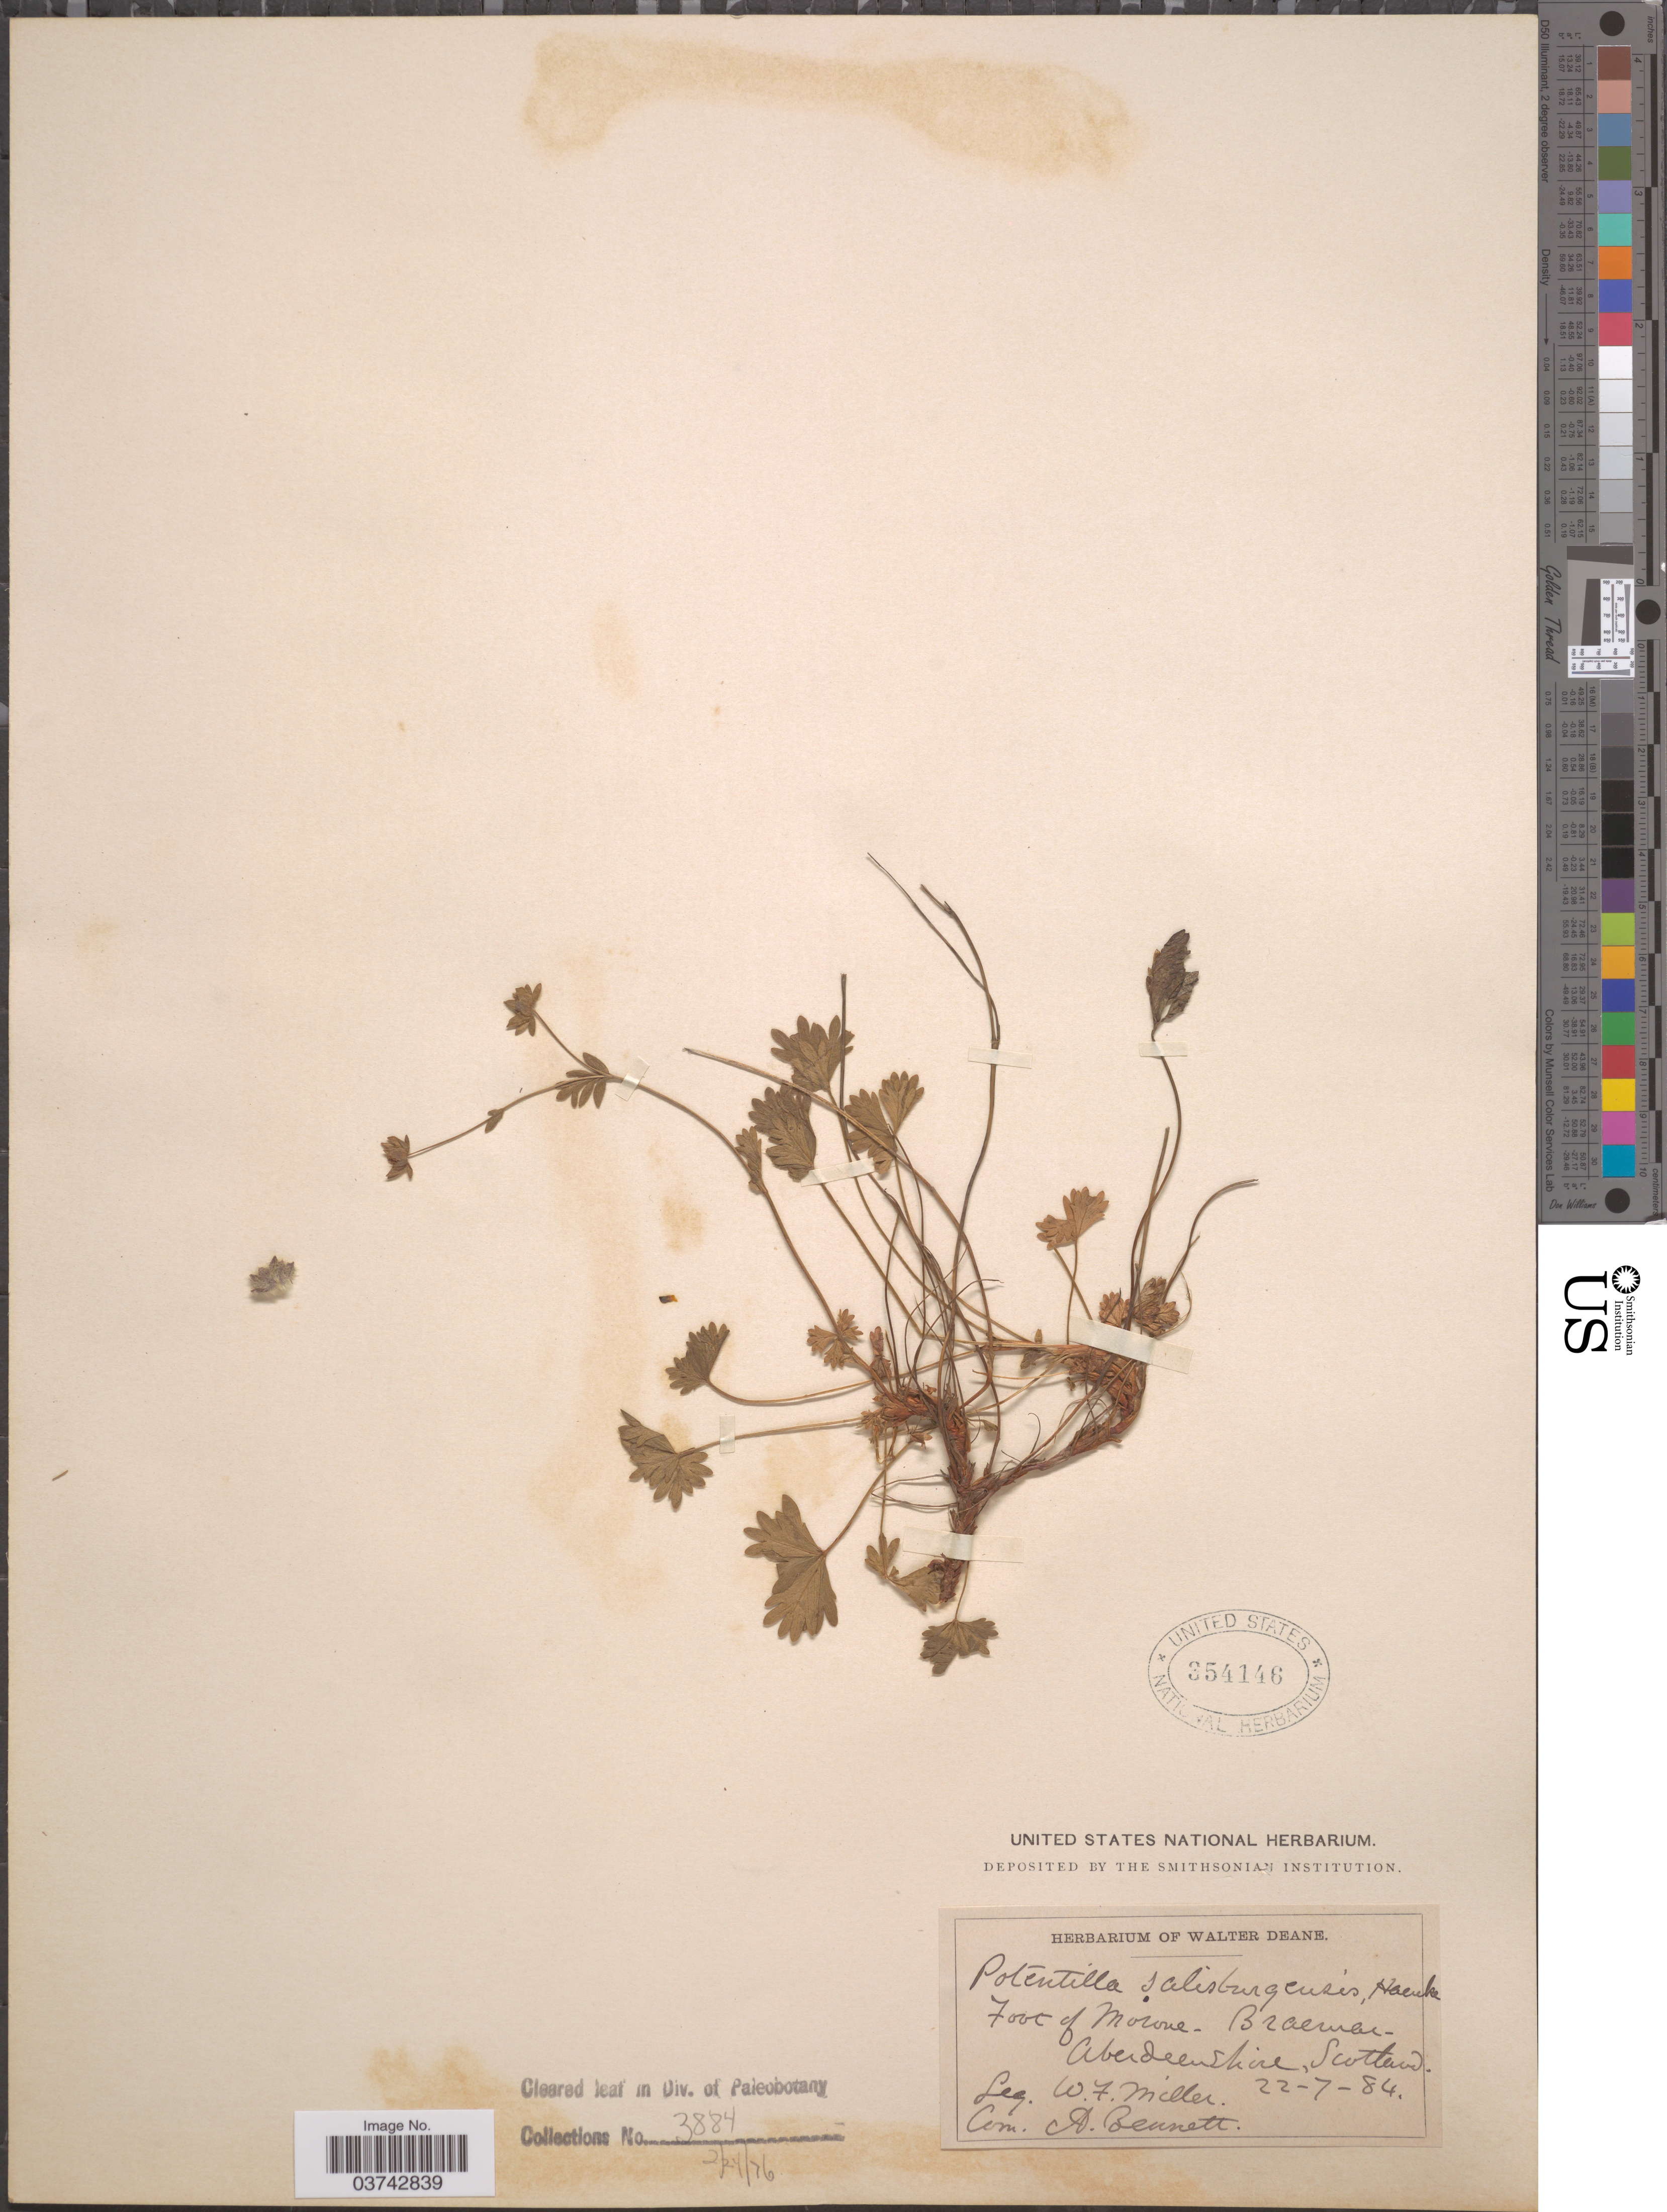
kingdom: Plantae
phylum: Tracheophyta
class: Magnoliopsida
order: Rosales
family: Rosaceae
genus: Potentilla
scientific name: Potentilla salisburgensis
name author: Haenke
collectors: W. Miller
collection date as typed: Transcribed d/m/y: 22/7/84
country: United Kingdom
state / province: Scotland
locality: Foot of Morone, Braemar, Aberdeenshire.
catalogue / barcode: US 354146